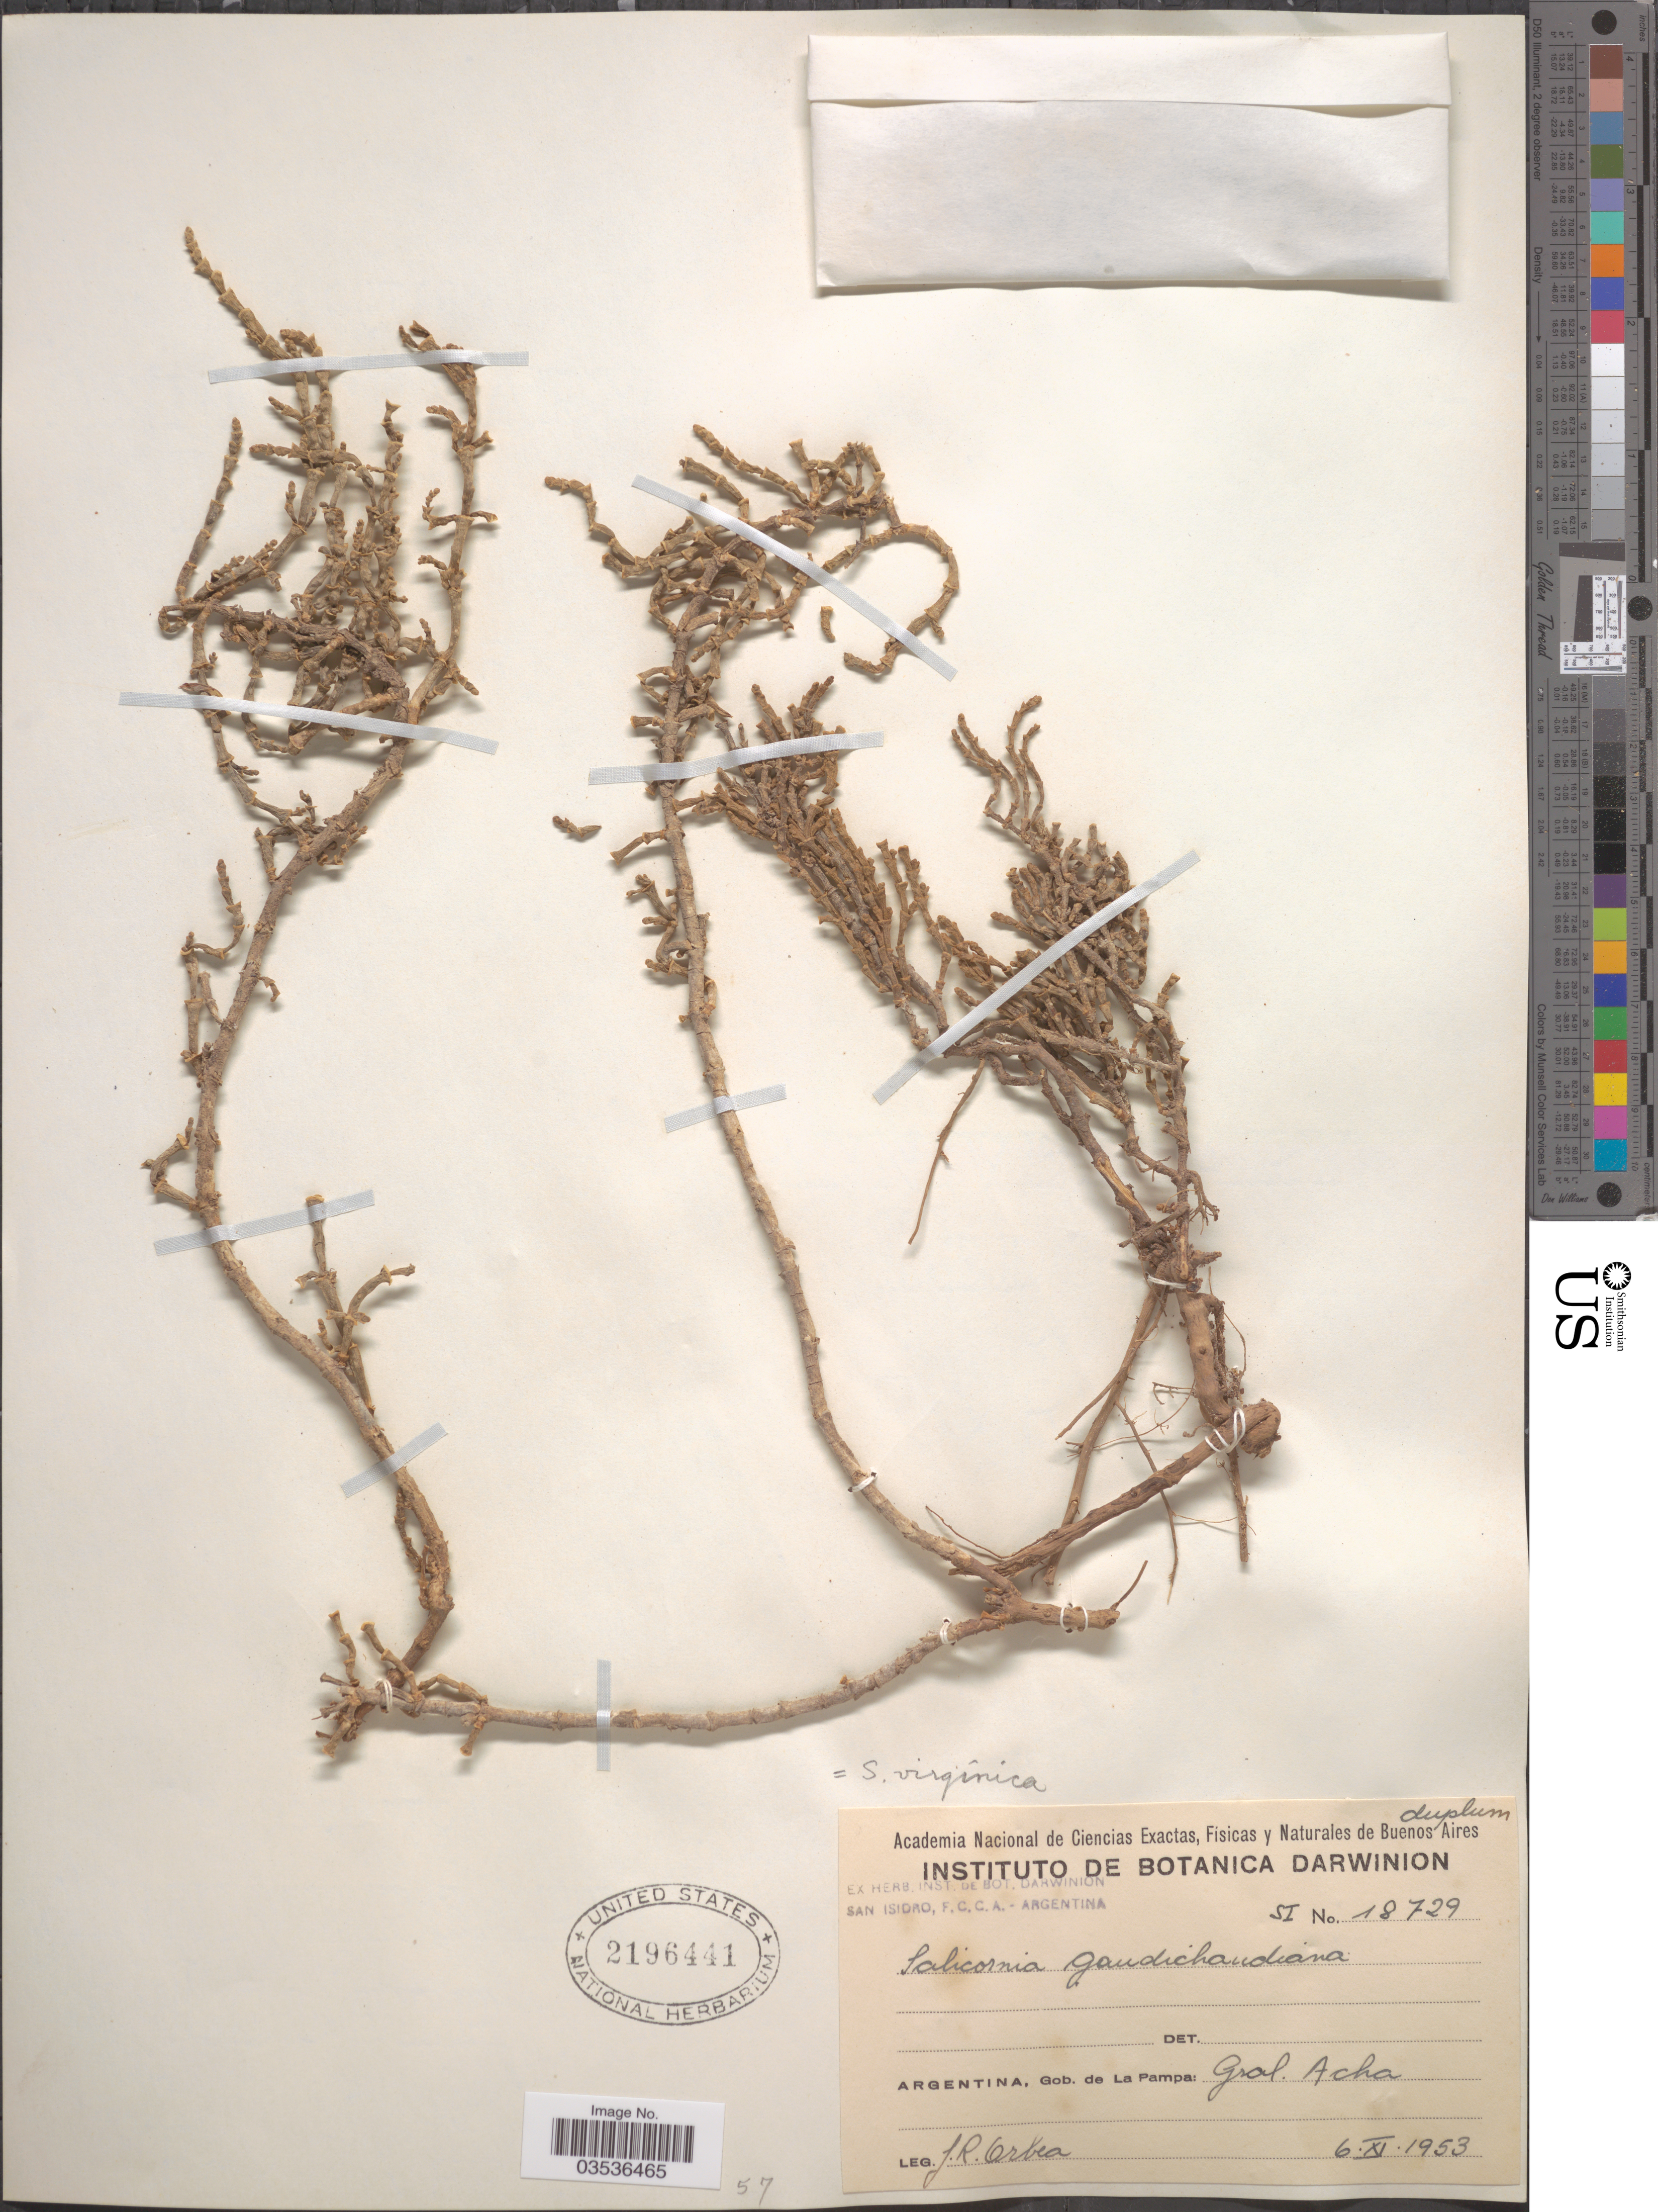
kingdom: Plantae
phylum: Tracheophyta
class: Magnoliopsida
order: Caryophyllales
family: Amaranthaceae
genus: Salicornia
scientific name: Salicornia virginica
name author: L.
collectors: J. Orbea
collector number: SI18729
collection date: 1953-11-06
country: Argentina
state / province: La Pampa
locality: Gob. de La Pampa: Gral. Acha.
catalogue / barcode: US 2196441